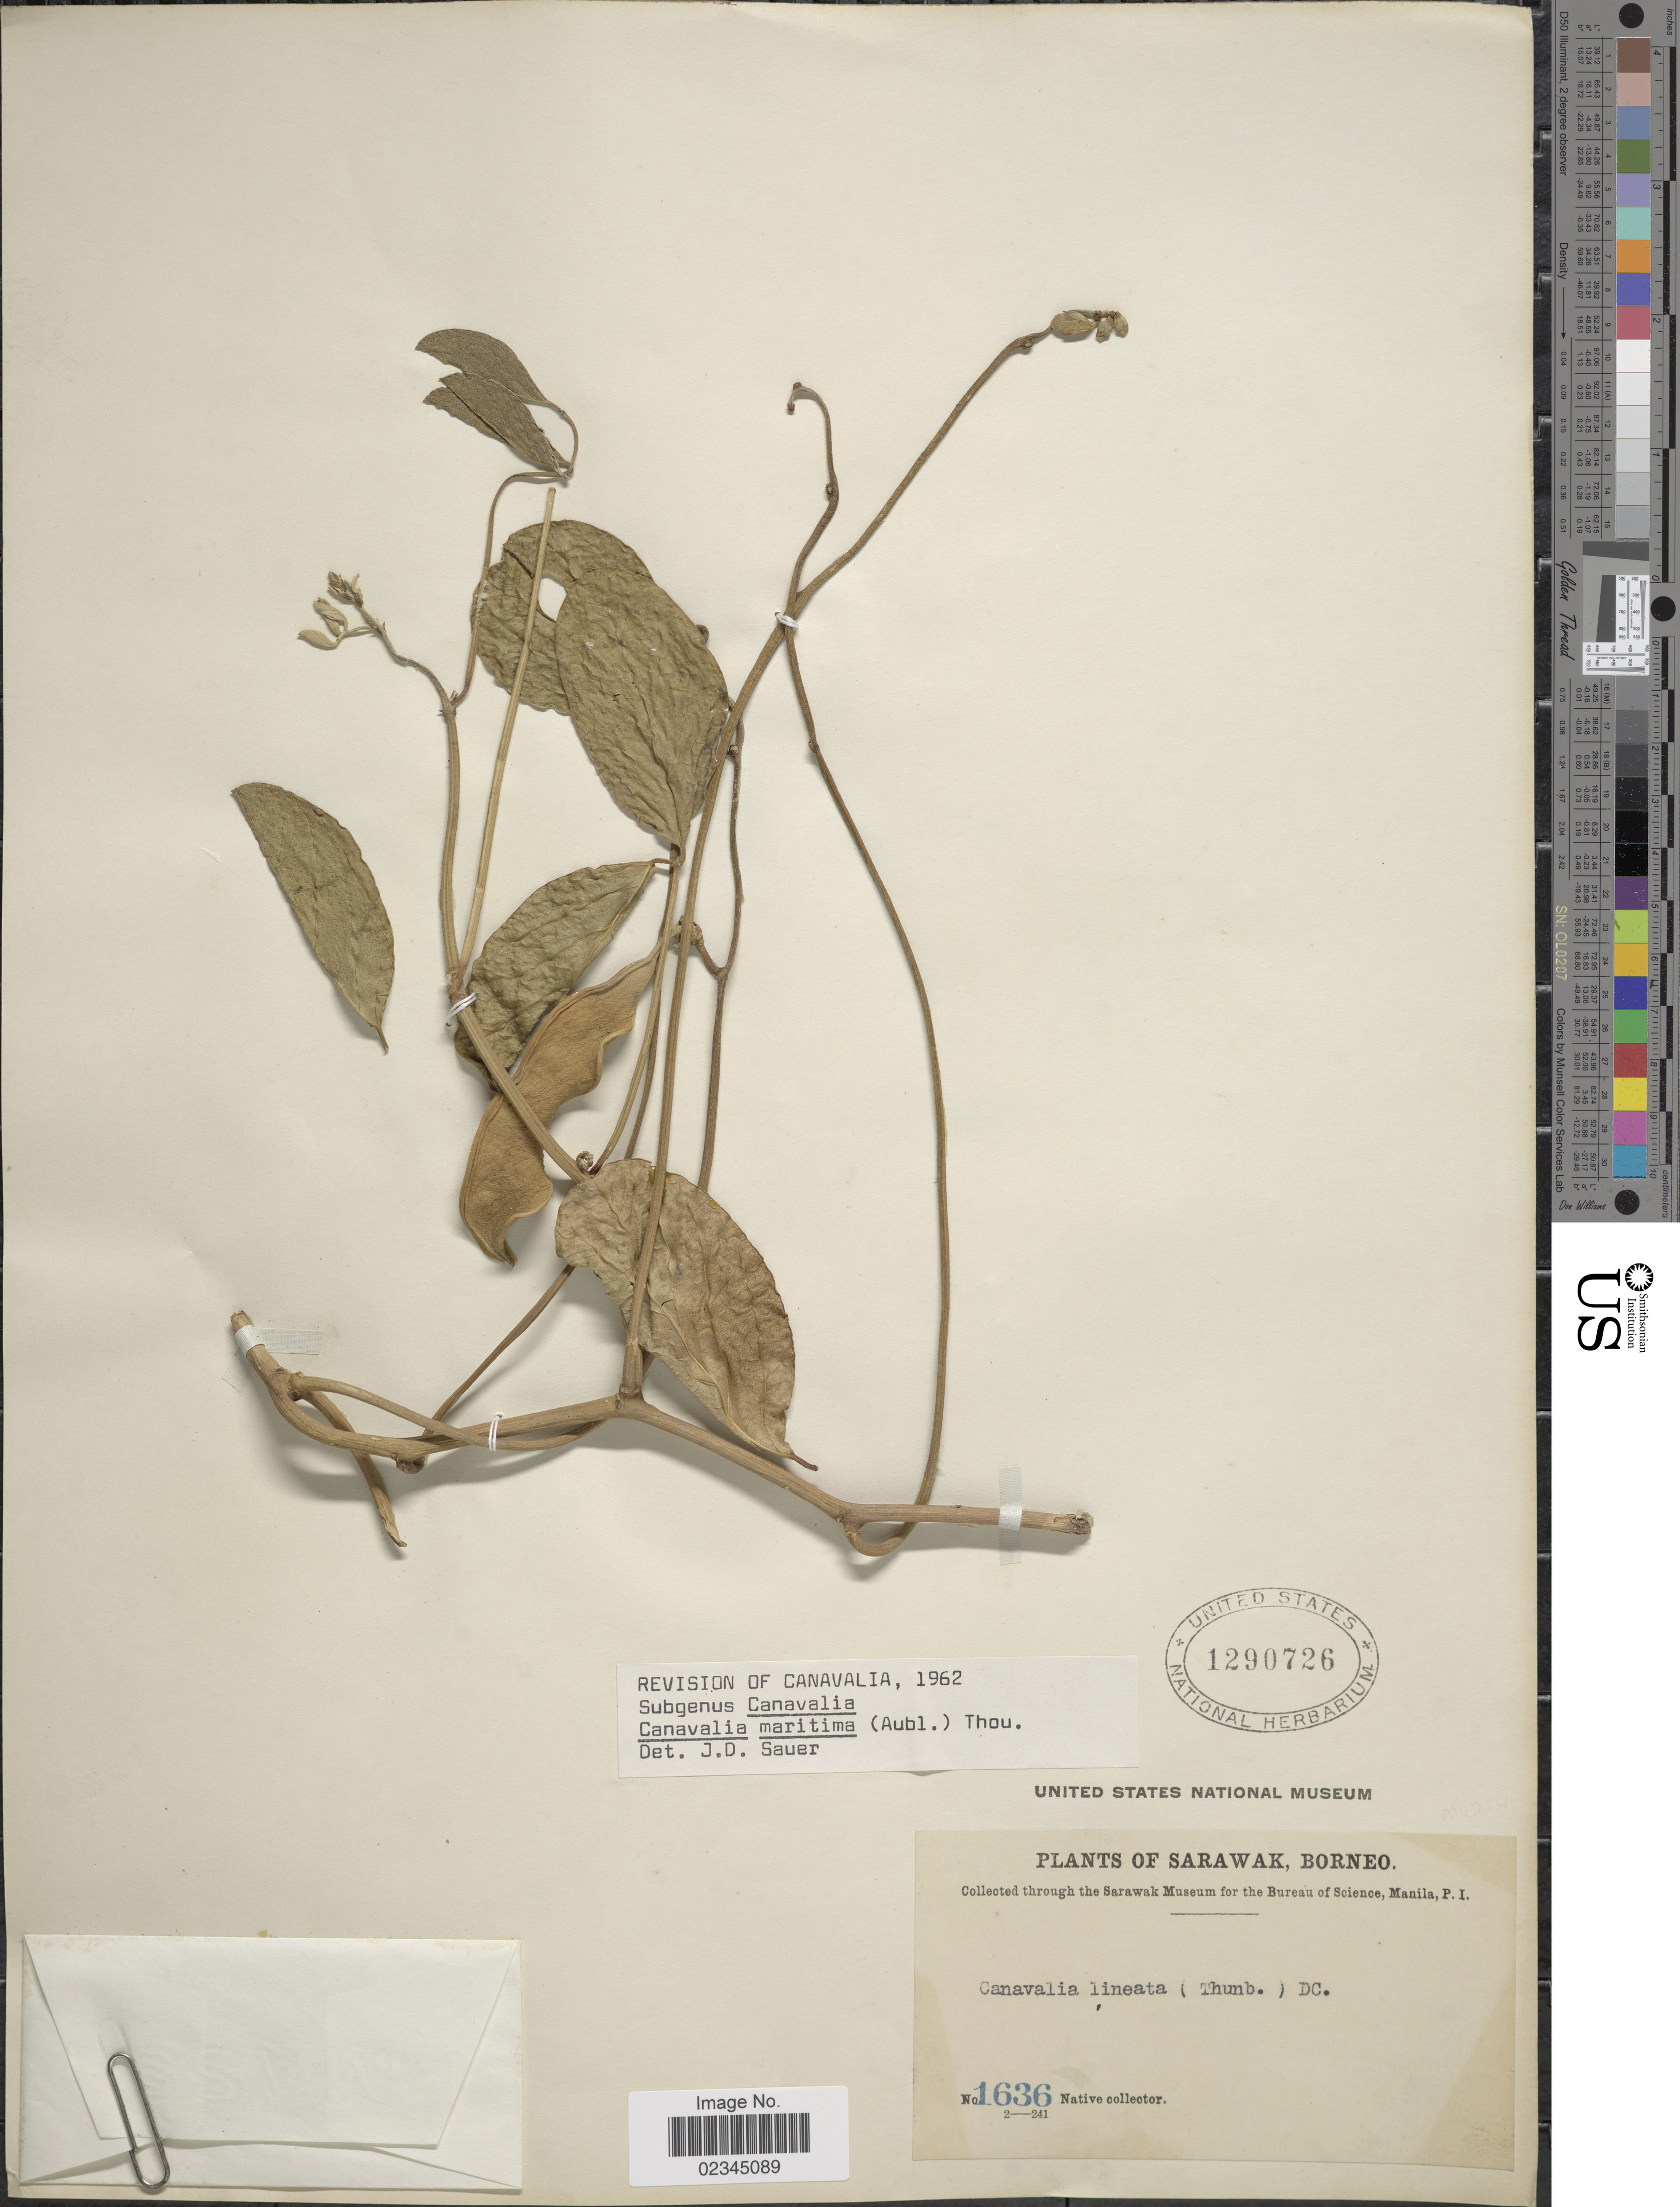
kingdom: Plantae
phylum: Tracheophyta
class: Magnoliopsida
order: Fabales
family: Fabaceae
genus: Canavalia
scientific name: Canavalia rosea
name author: (Sw.) DC.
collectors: Native collector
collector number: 1636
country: Malaysia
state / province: Sarawak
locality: Sarawak , Borneo.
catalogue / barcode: US 1290726